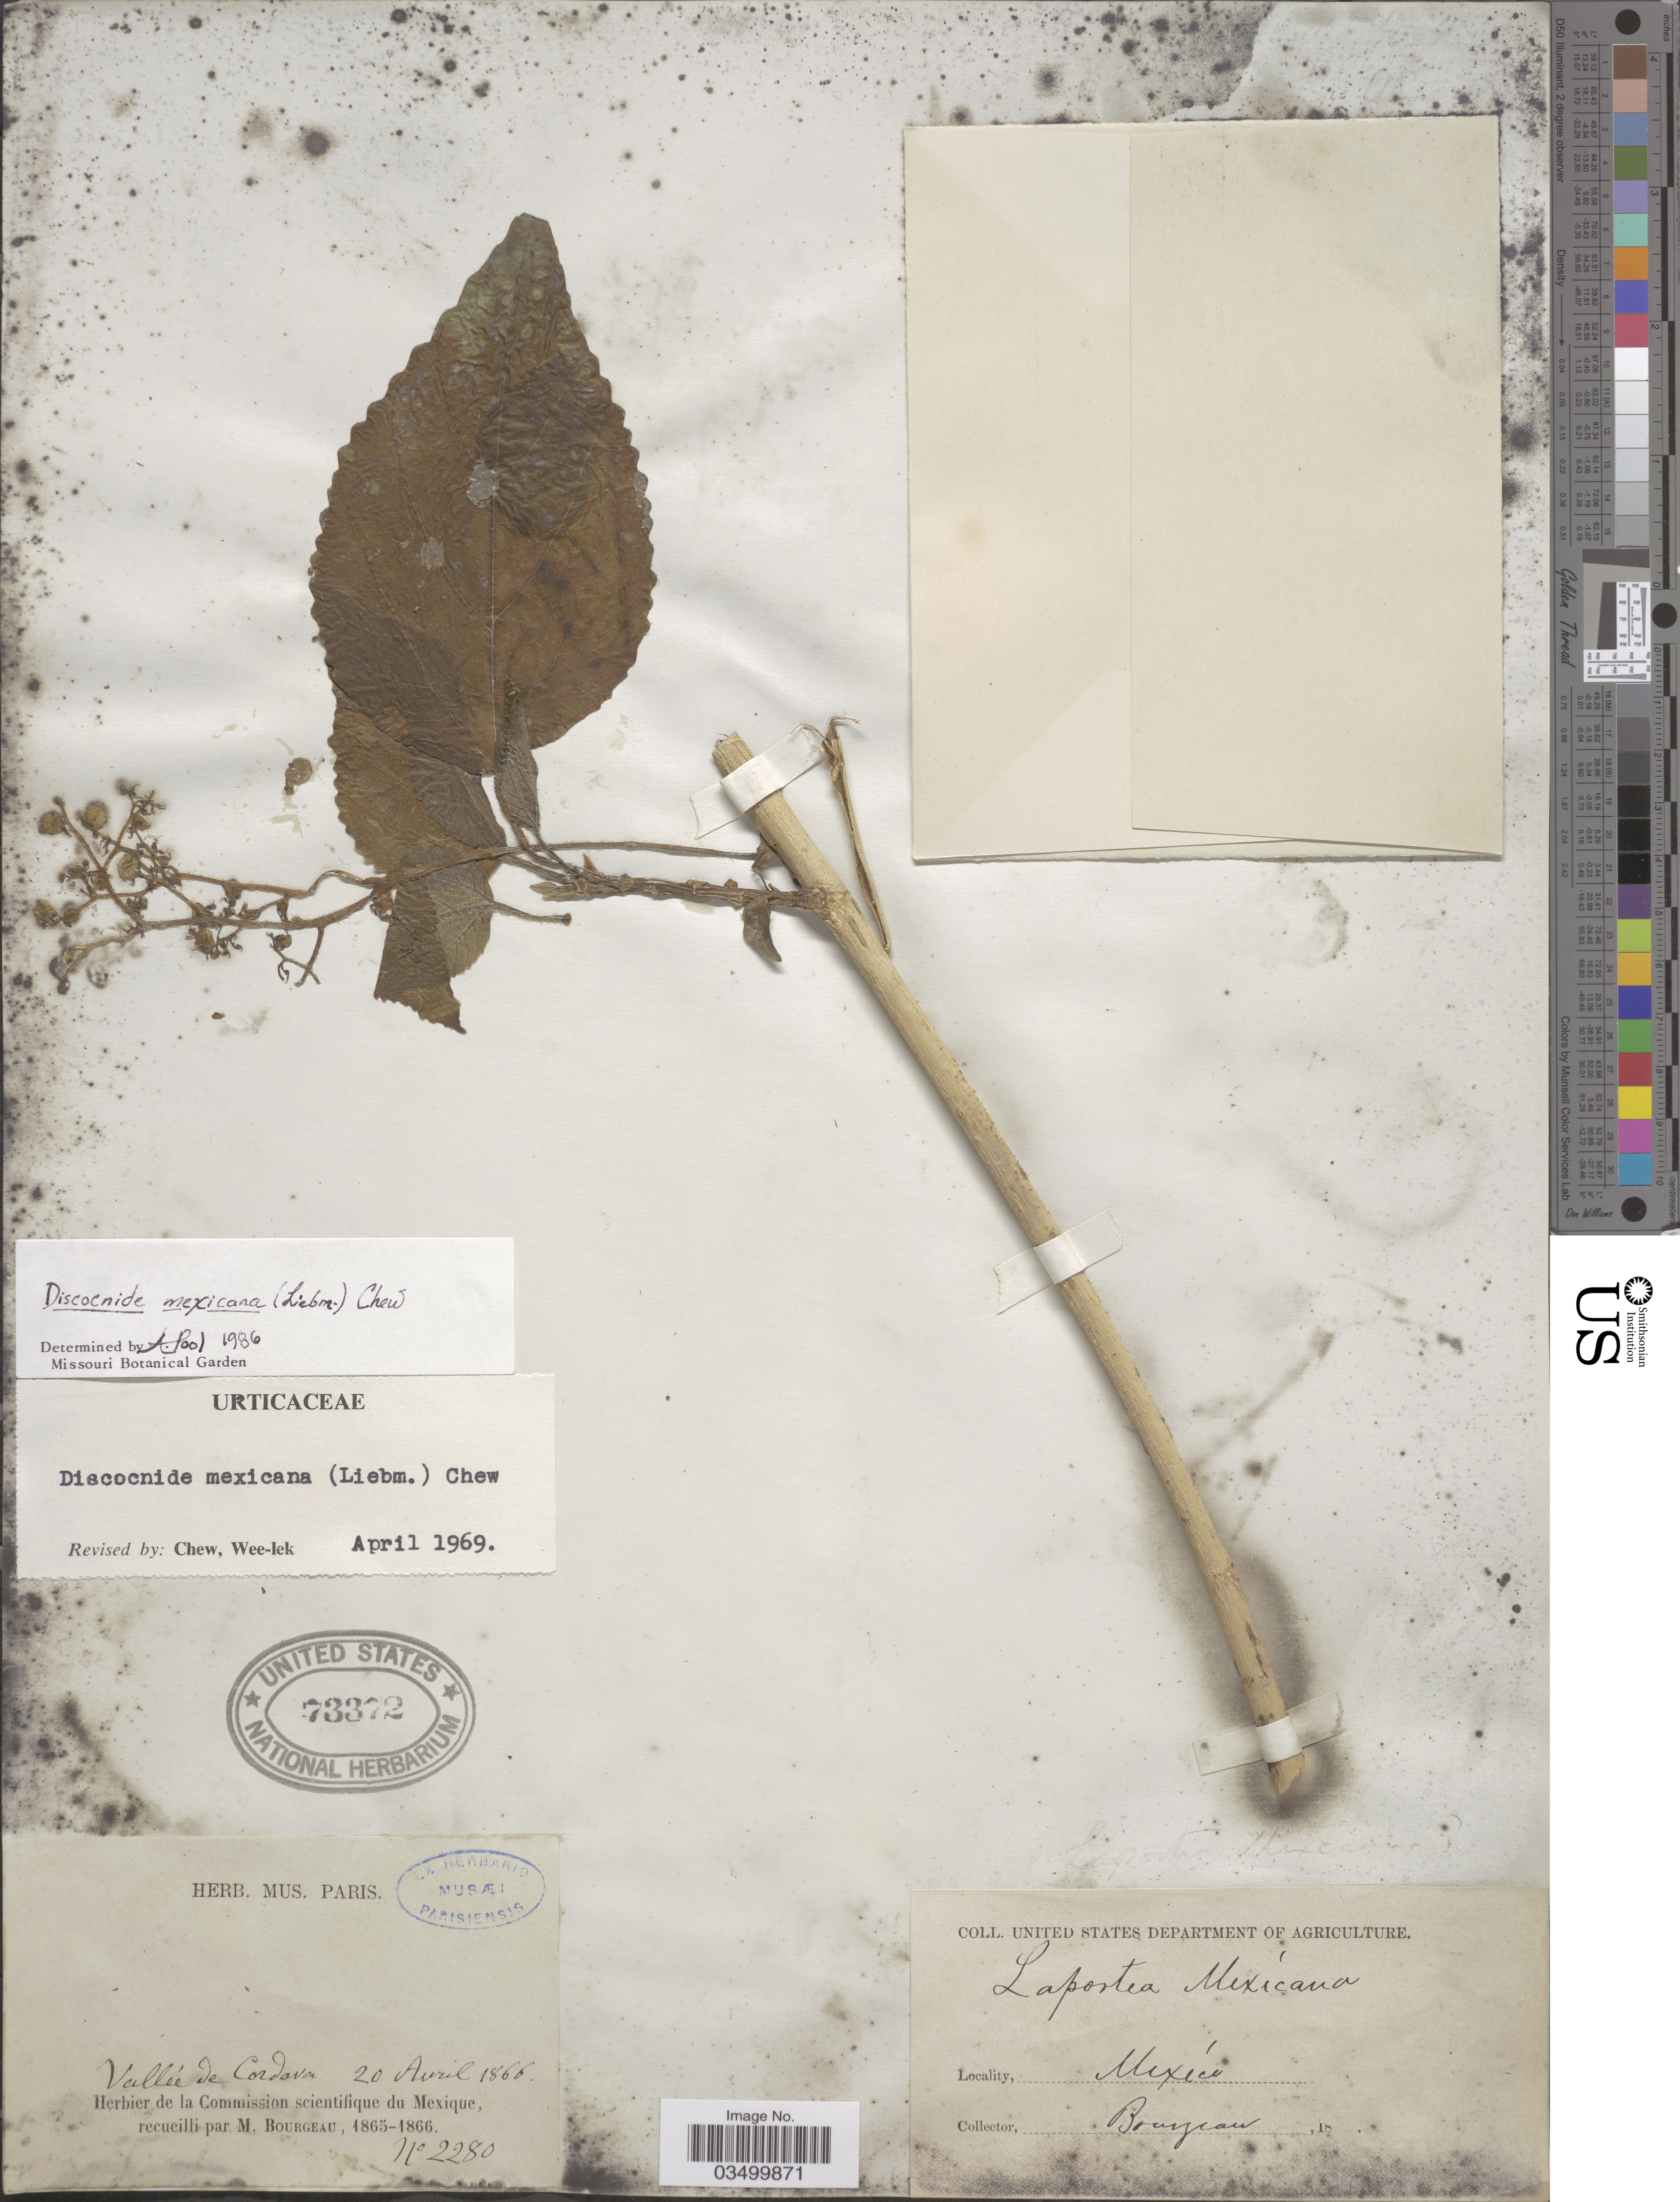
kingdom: Plantae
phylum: Tracheophyta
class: Magnoliopsida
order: Rosales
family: Urticaceae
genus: Discocnide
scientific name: Discocnide mexicana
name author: (Liebm.) Chew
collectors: M. Bourgeau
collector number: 2280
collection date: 1866-04-20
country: Mexico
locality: Vallée de Cordova.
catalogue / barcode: US 73372